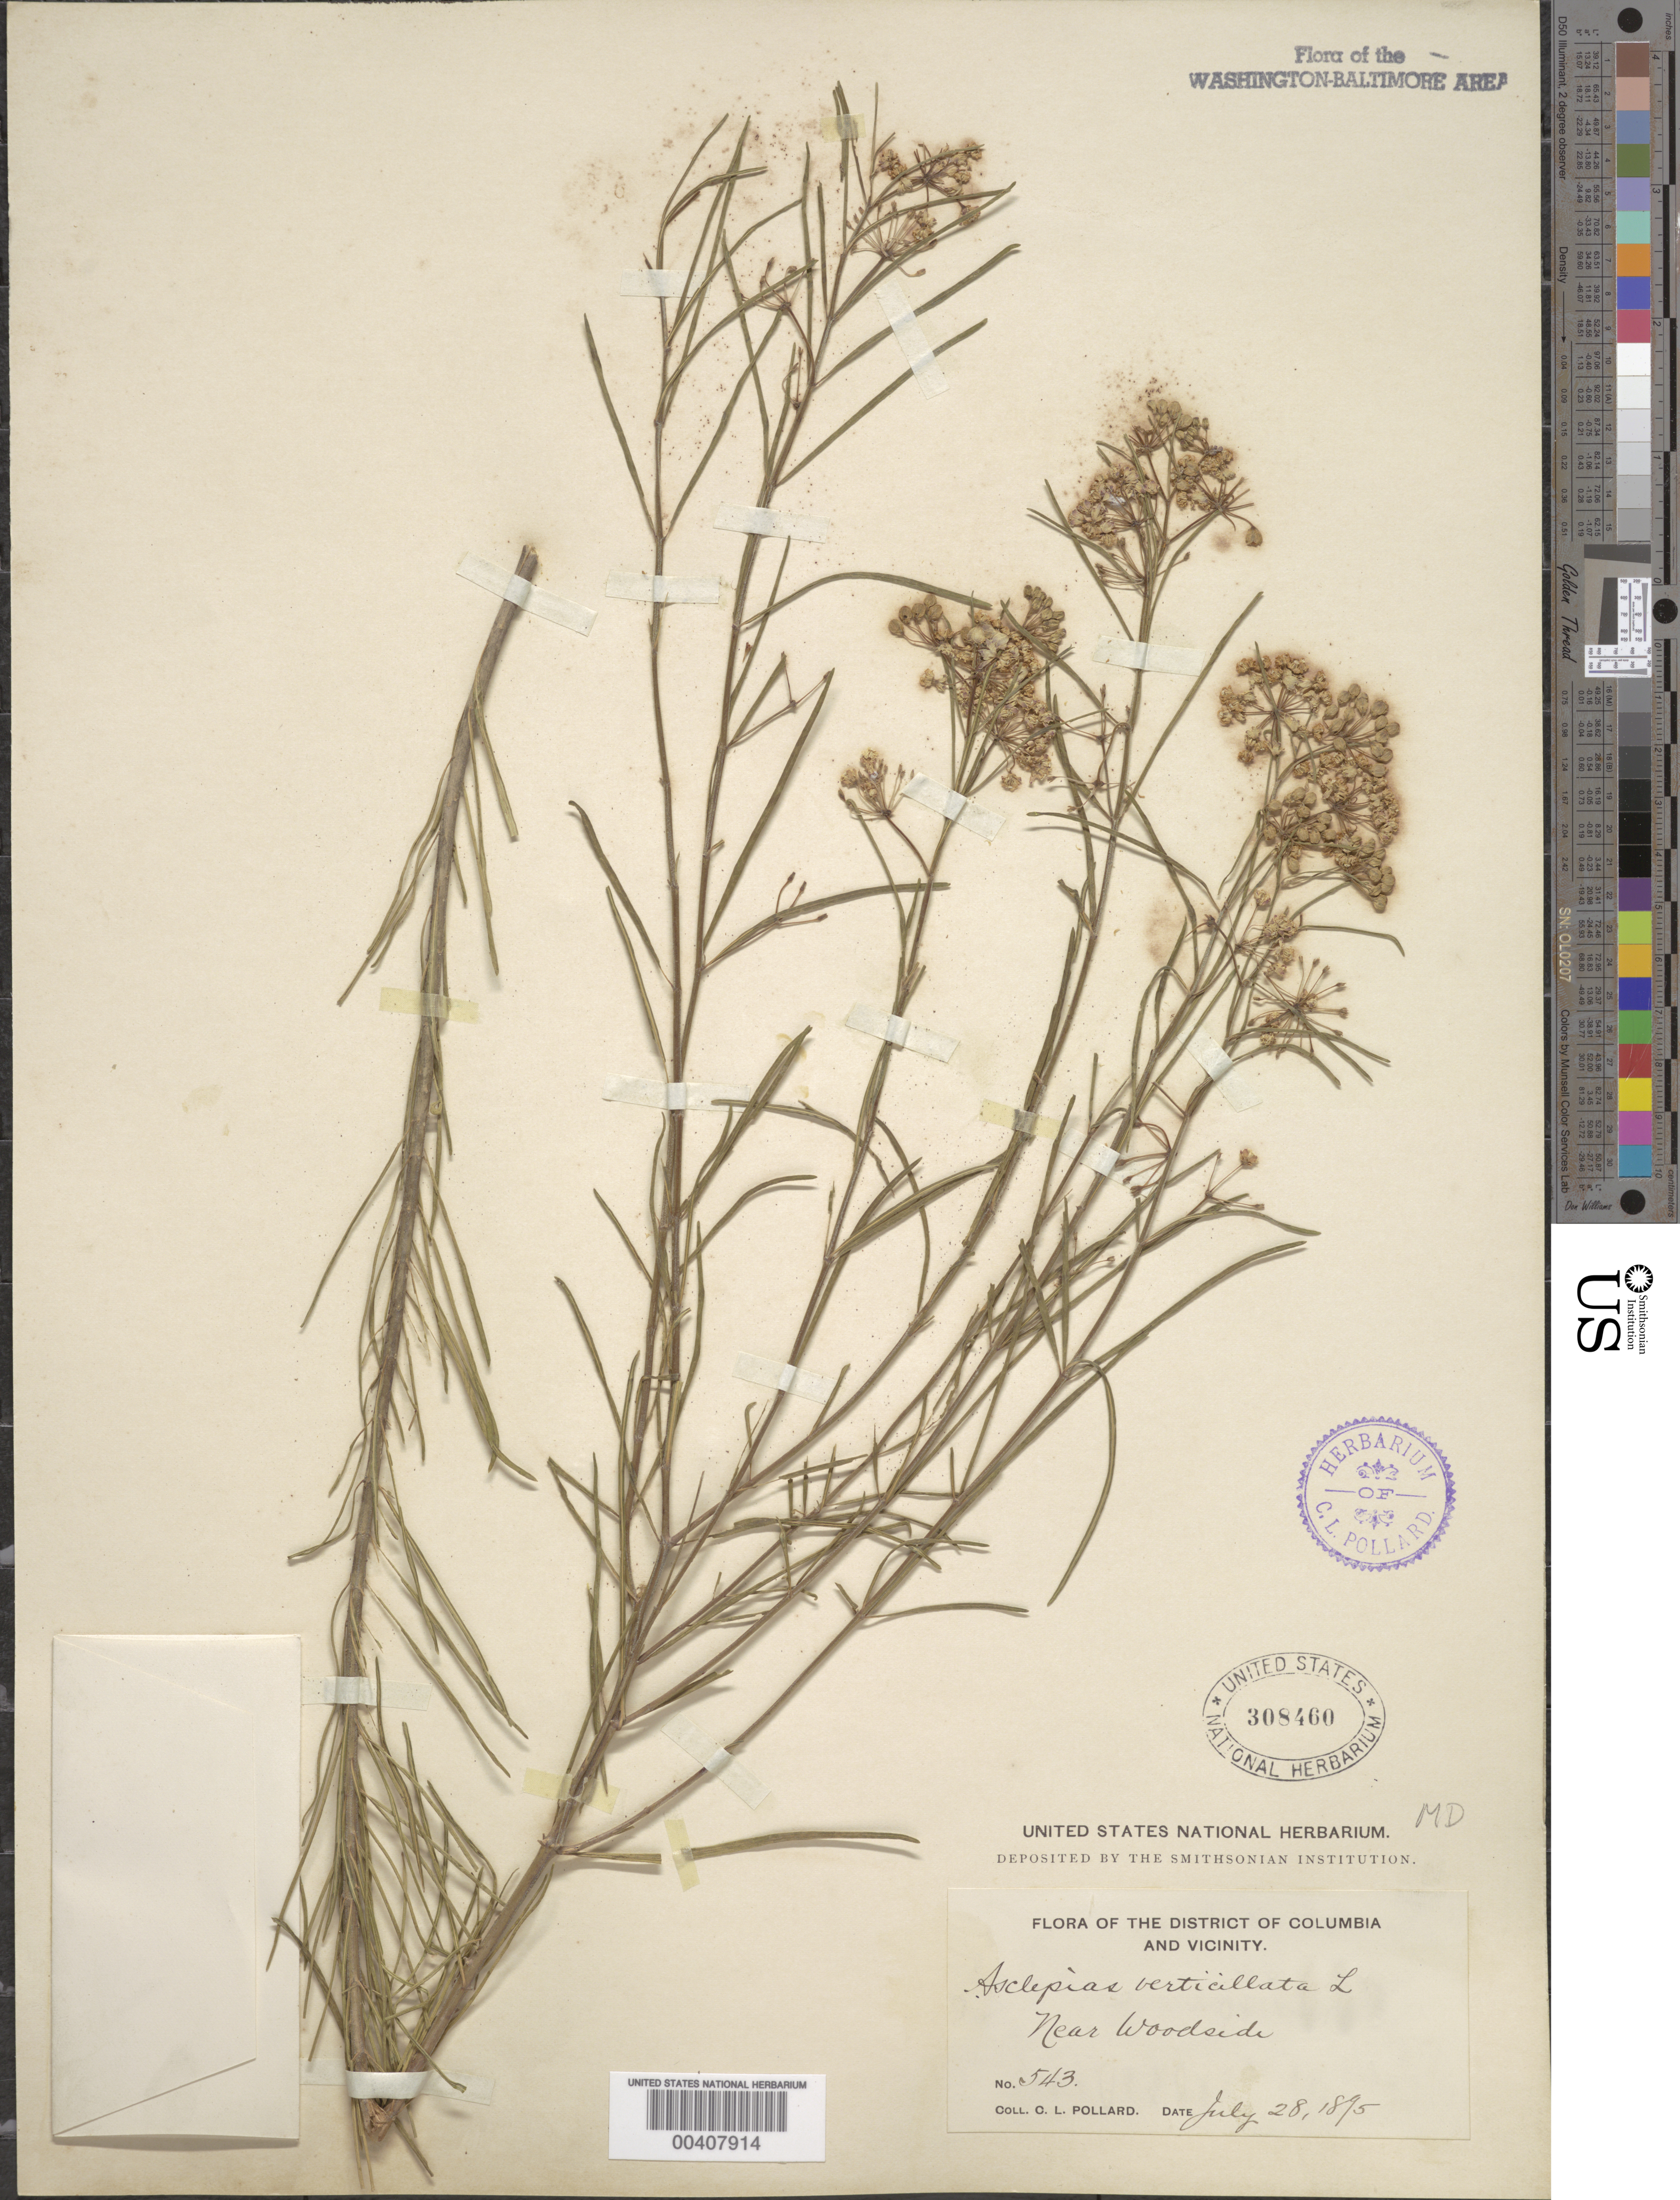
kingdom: Plantae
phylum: Tracheophyta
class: Magnoliopsida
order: Gentianales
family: Apocynaceae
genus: Asclepias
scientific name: Asclepias verticillata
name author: L.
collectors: C. L. Pollard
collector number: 543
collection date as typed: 28 Jul 1895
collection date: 1895-07-28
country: United States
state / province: Maryland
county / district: Montgomery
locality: Woodside Area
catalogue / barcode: US 308460